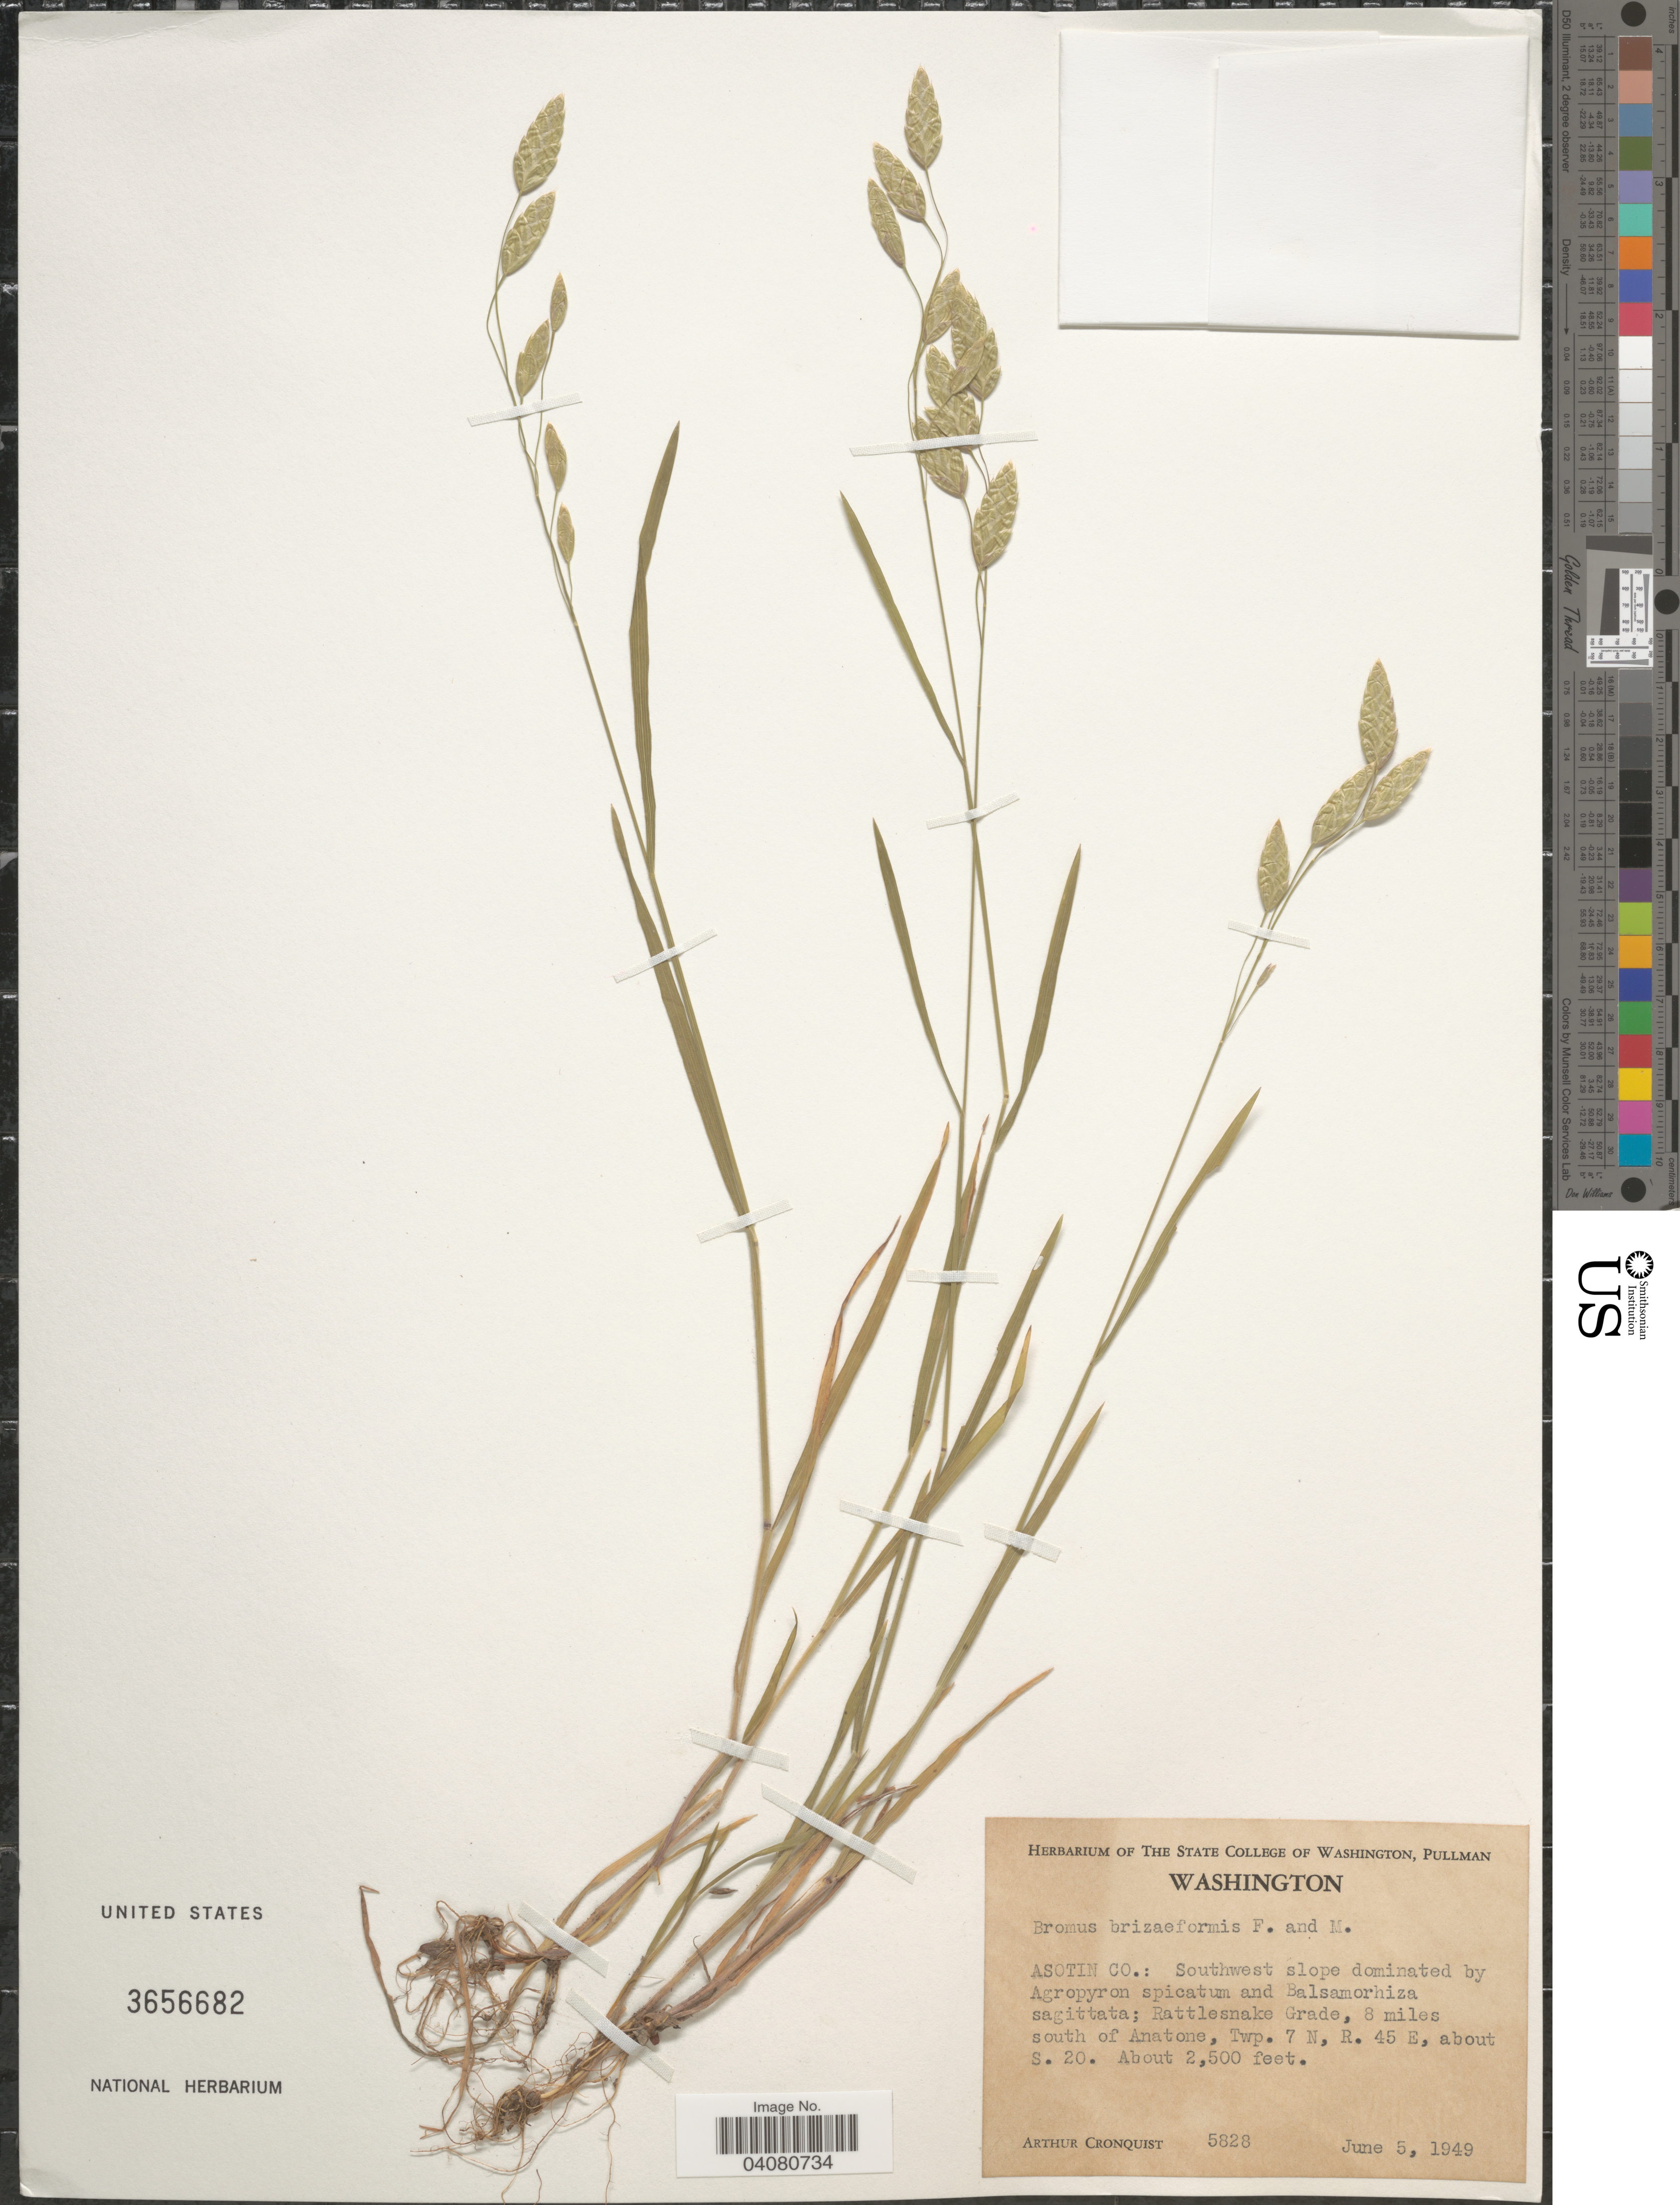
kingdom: Plantae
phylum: Tracheophyta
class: Liliopsida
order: Poales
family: Poaceae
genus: Bromus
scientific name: Bromus briziformis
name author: Fisch. & C.A. Mey.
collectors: A. J. Cronquist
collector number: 5828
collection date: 1949-06-05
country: United States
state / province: Washington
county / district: Asotin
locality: Asotin Co.: Southwest slope. Rattlesnake Grade, 8 miles south of Anatone, Twp. 7 N, R. 45 E, about S. 20.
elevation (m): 762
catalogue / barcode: US 3656682